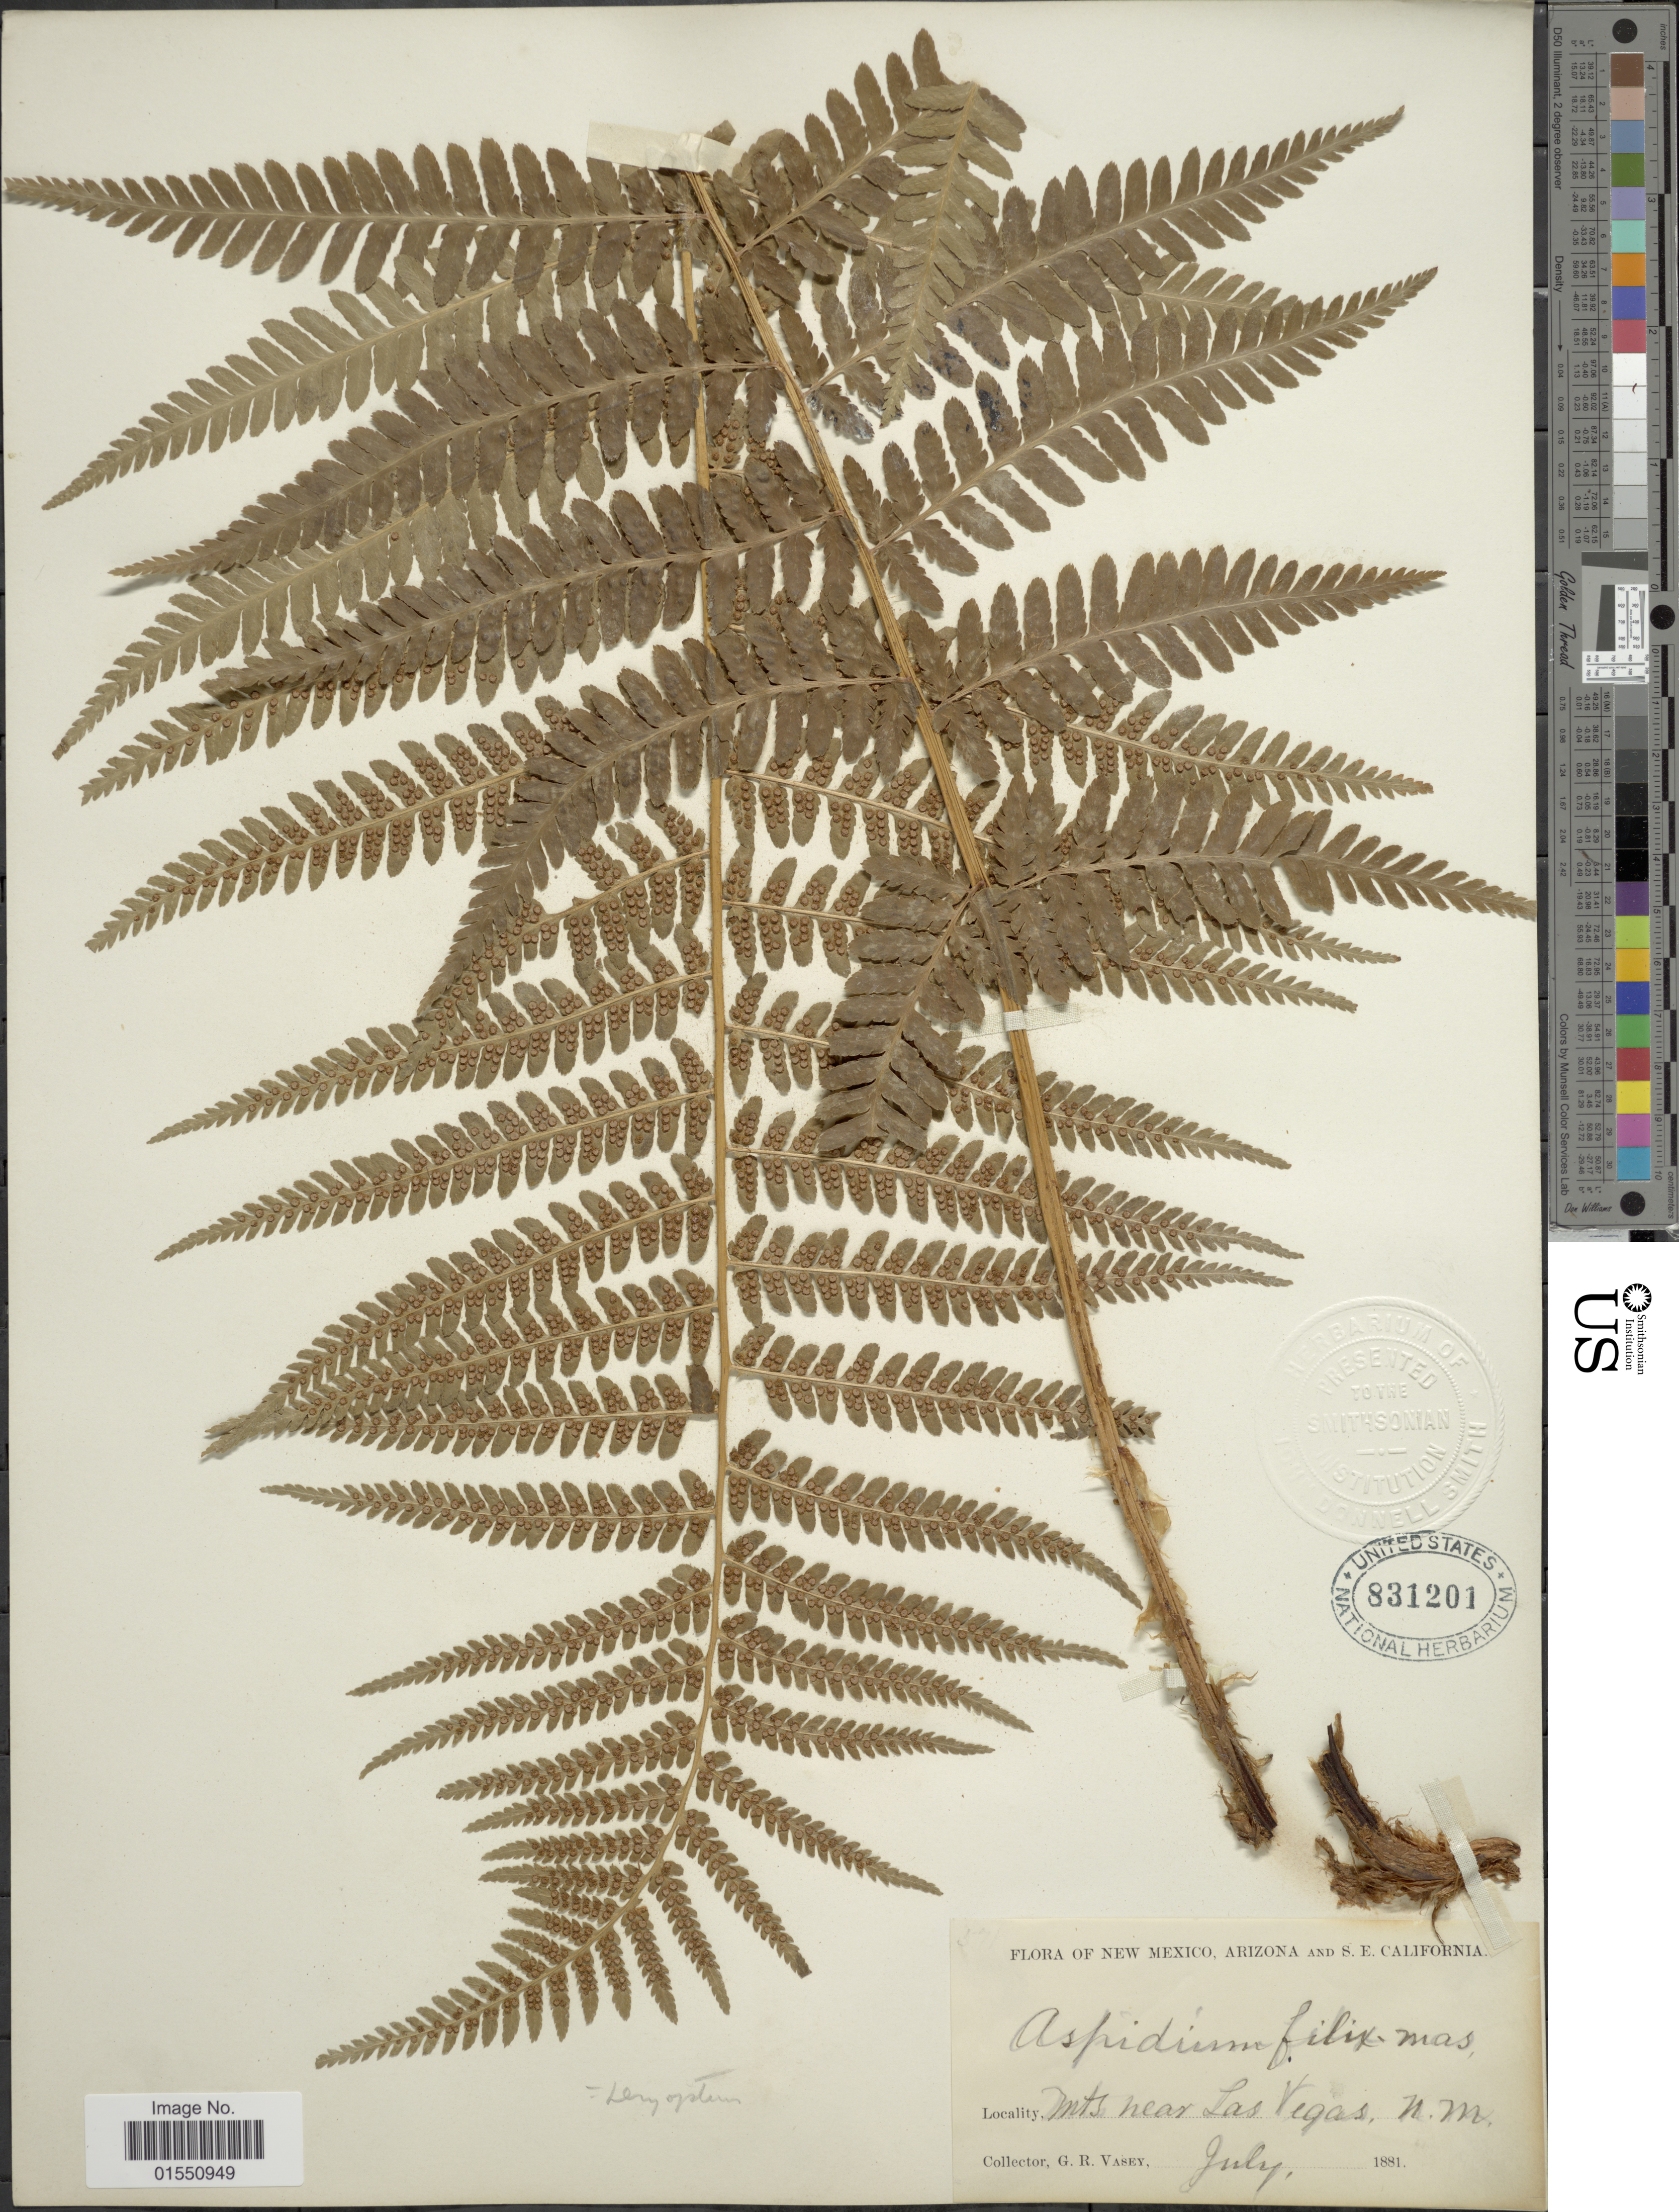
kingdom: Plantae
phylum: Tracheophyta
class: Polypodiopsida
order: Polypodiales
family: Dryopteridaceae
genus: Dryopteris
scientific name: Dryopteris filix-mas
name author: (L.) Schott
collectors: G. R. Vasey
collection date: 1881-07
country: United States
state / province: New Mexico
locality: Mts. near Las Vegas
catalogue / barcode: US 831201